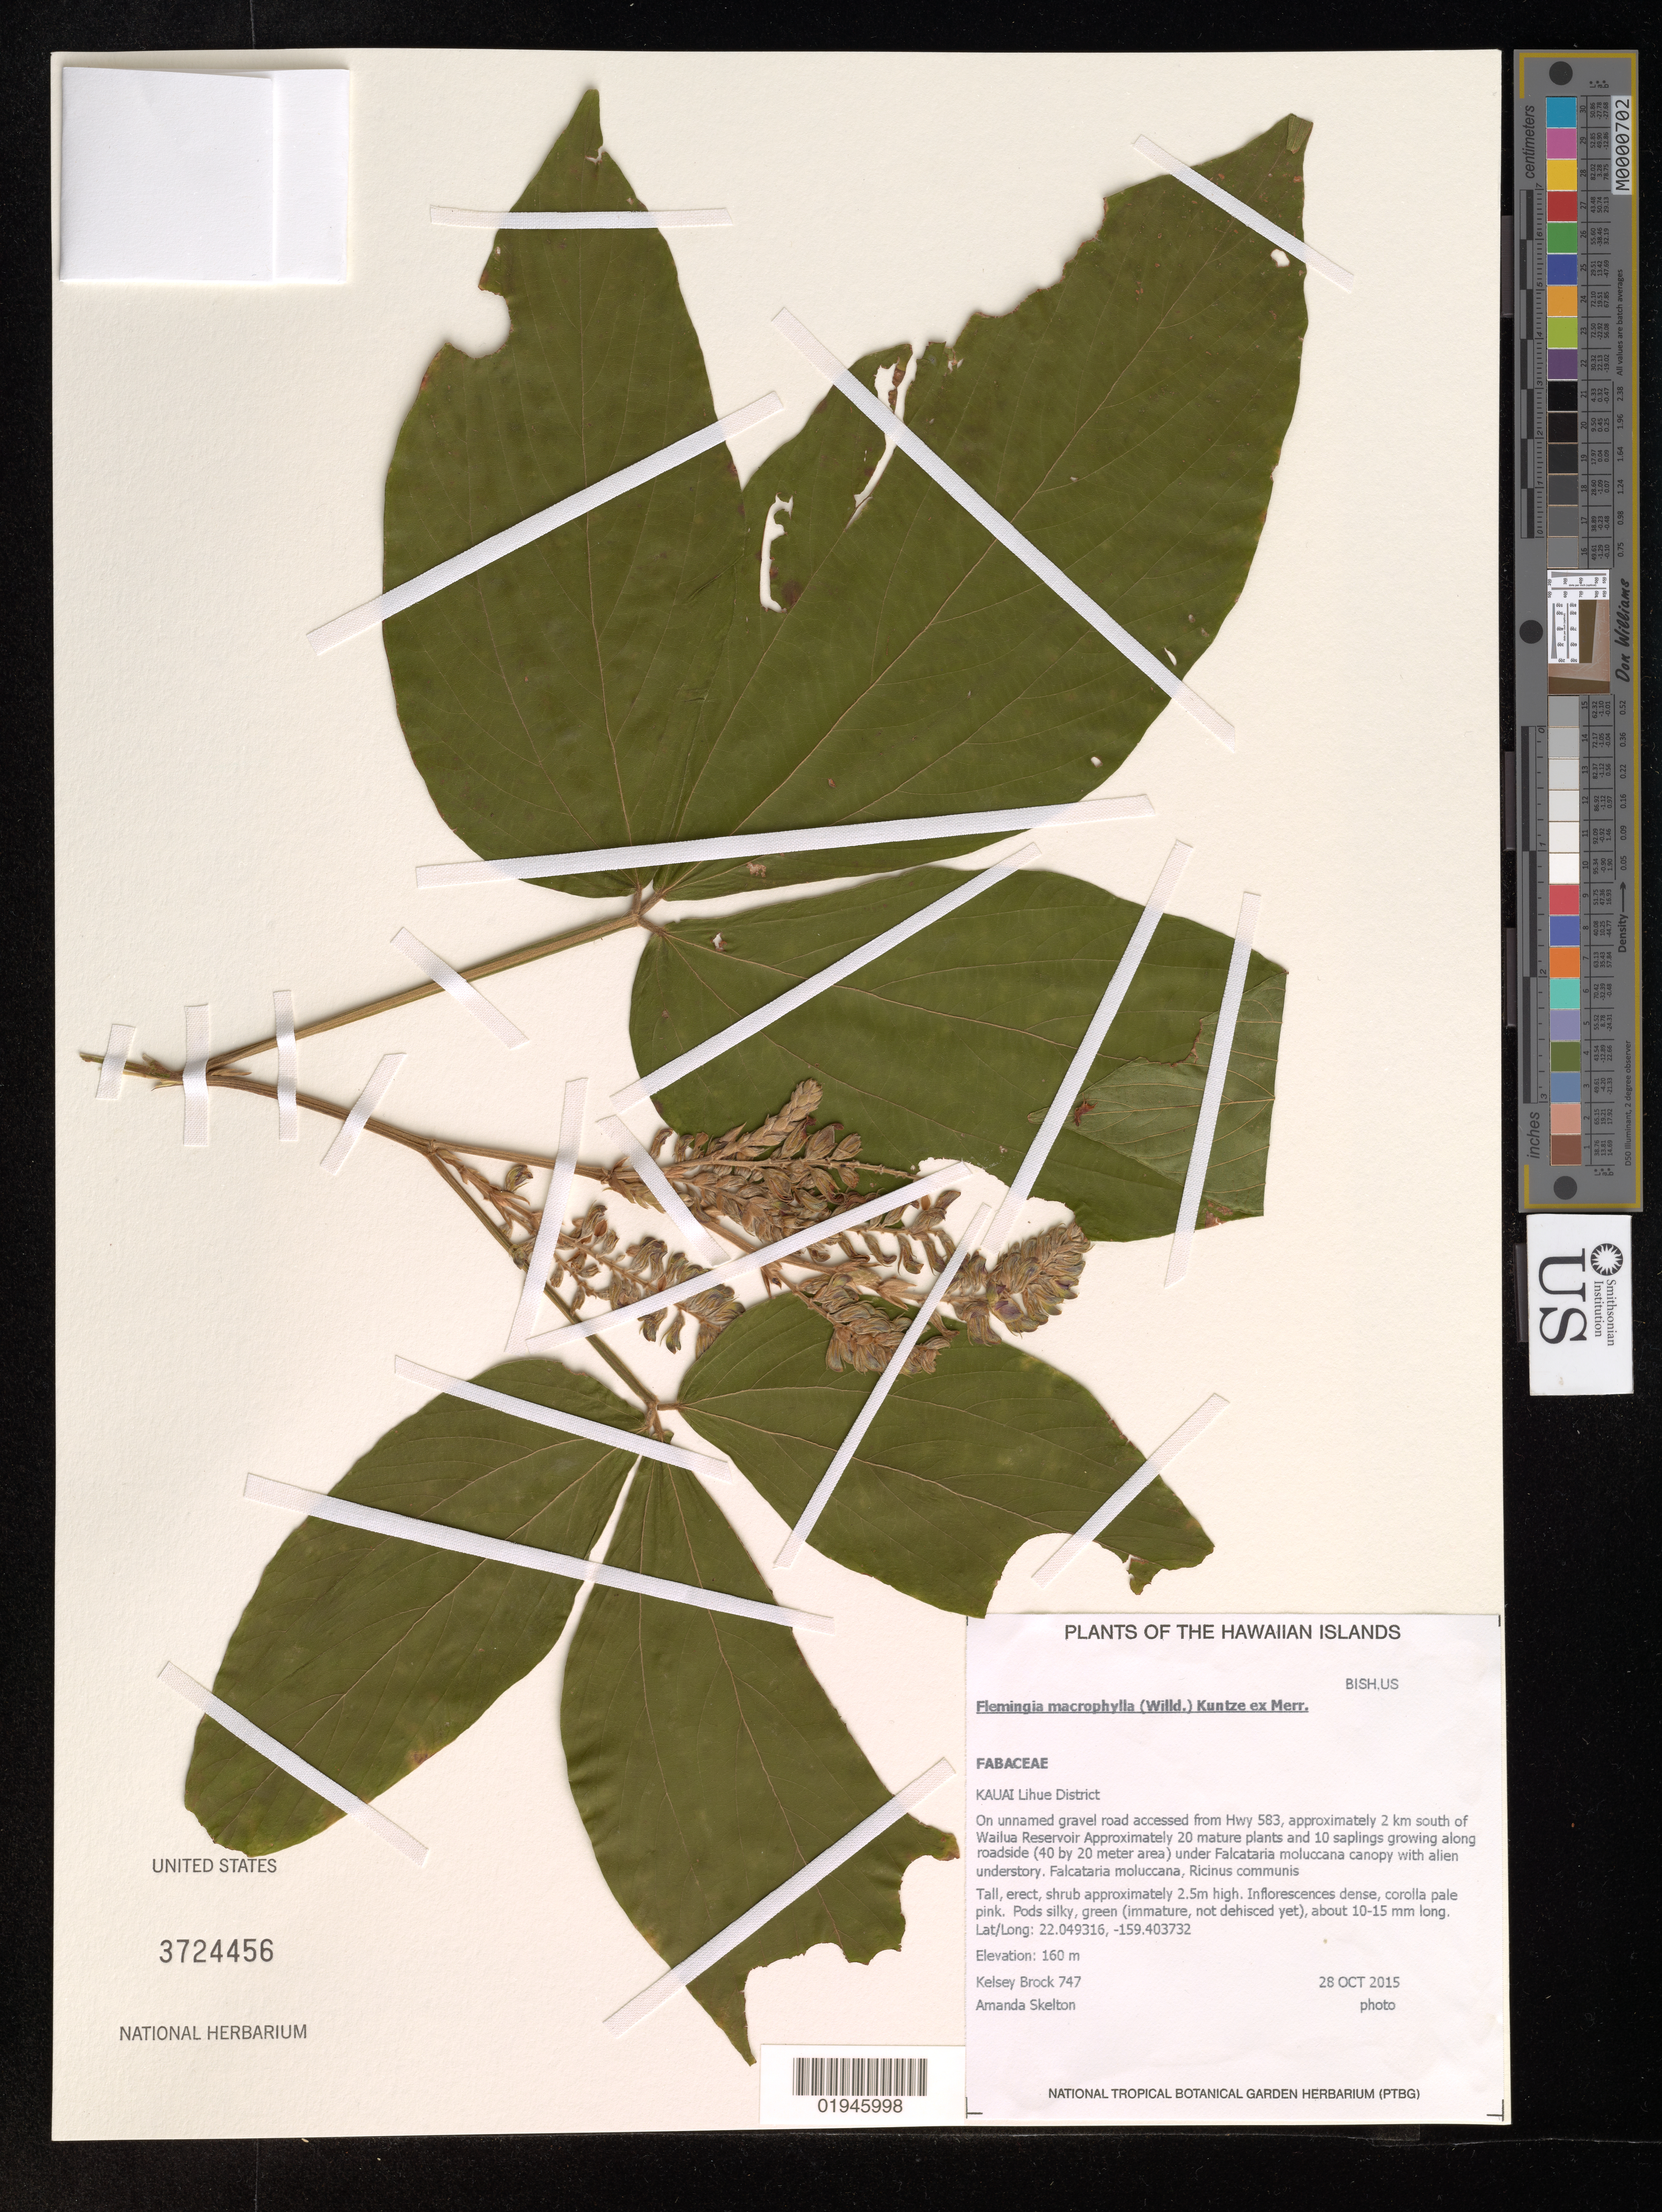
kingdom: Plantae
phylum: Tracheophyta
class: Magnoliopsida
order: Fabales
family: Fabaceae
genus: Flemingia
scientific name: Flemingia macrophylla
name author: (Willd.) Kuntze ex Merr.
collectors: K. Brock & A. Skelton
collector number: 747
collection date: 2015-10-28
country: United States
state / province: Hawaii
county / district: Kauai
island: Kaua'i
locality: Lihue District, on unnamed gravel road accessed from Hwy 583, approximately 2 km south of Wailua Reservoir.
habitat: Roadside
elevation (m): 160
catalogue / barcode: US 3724456